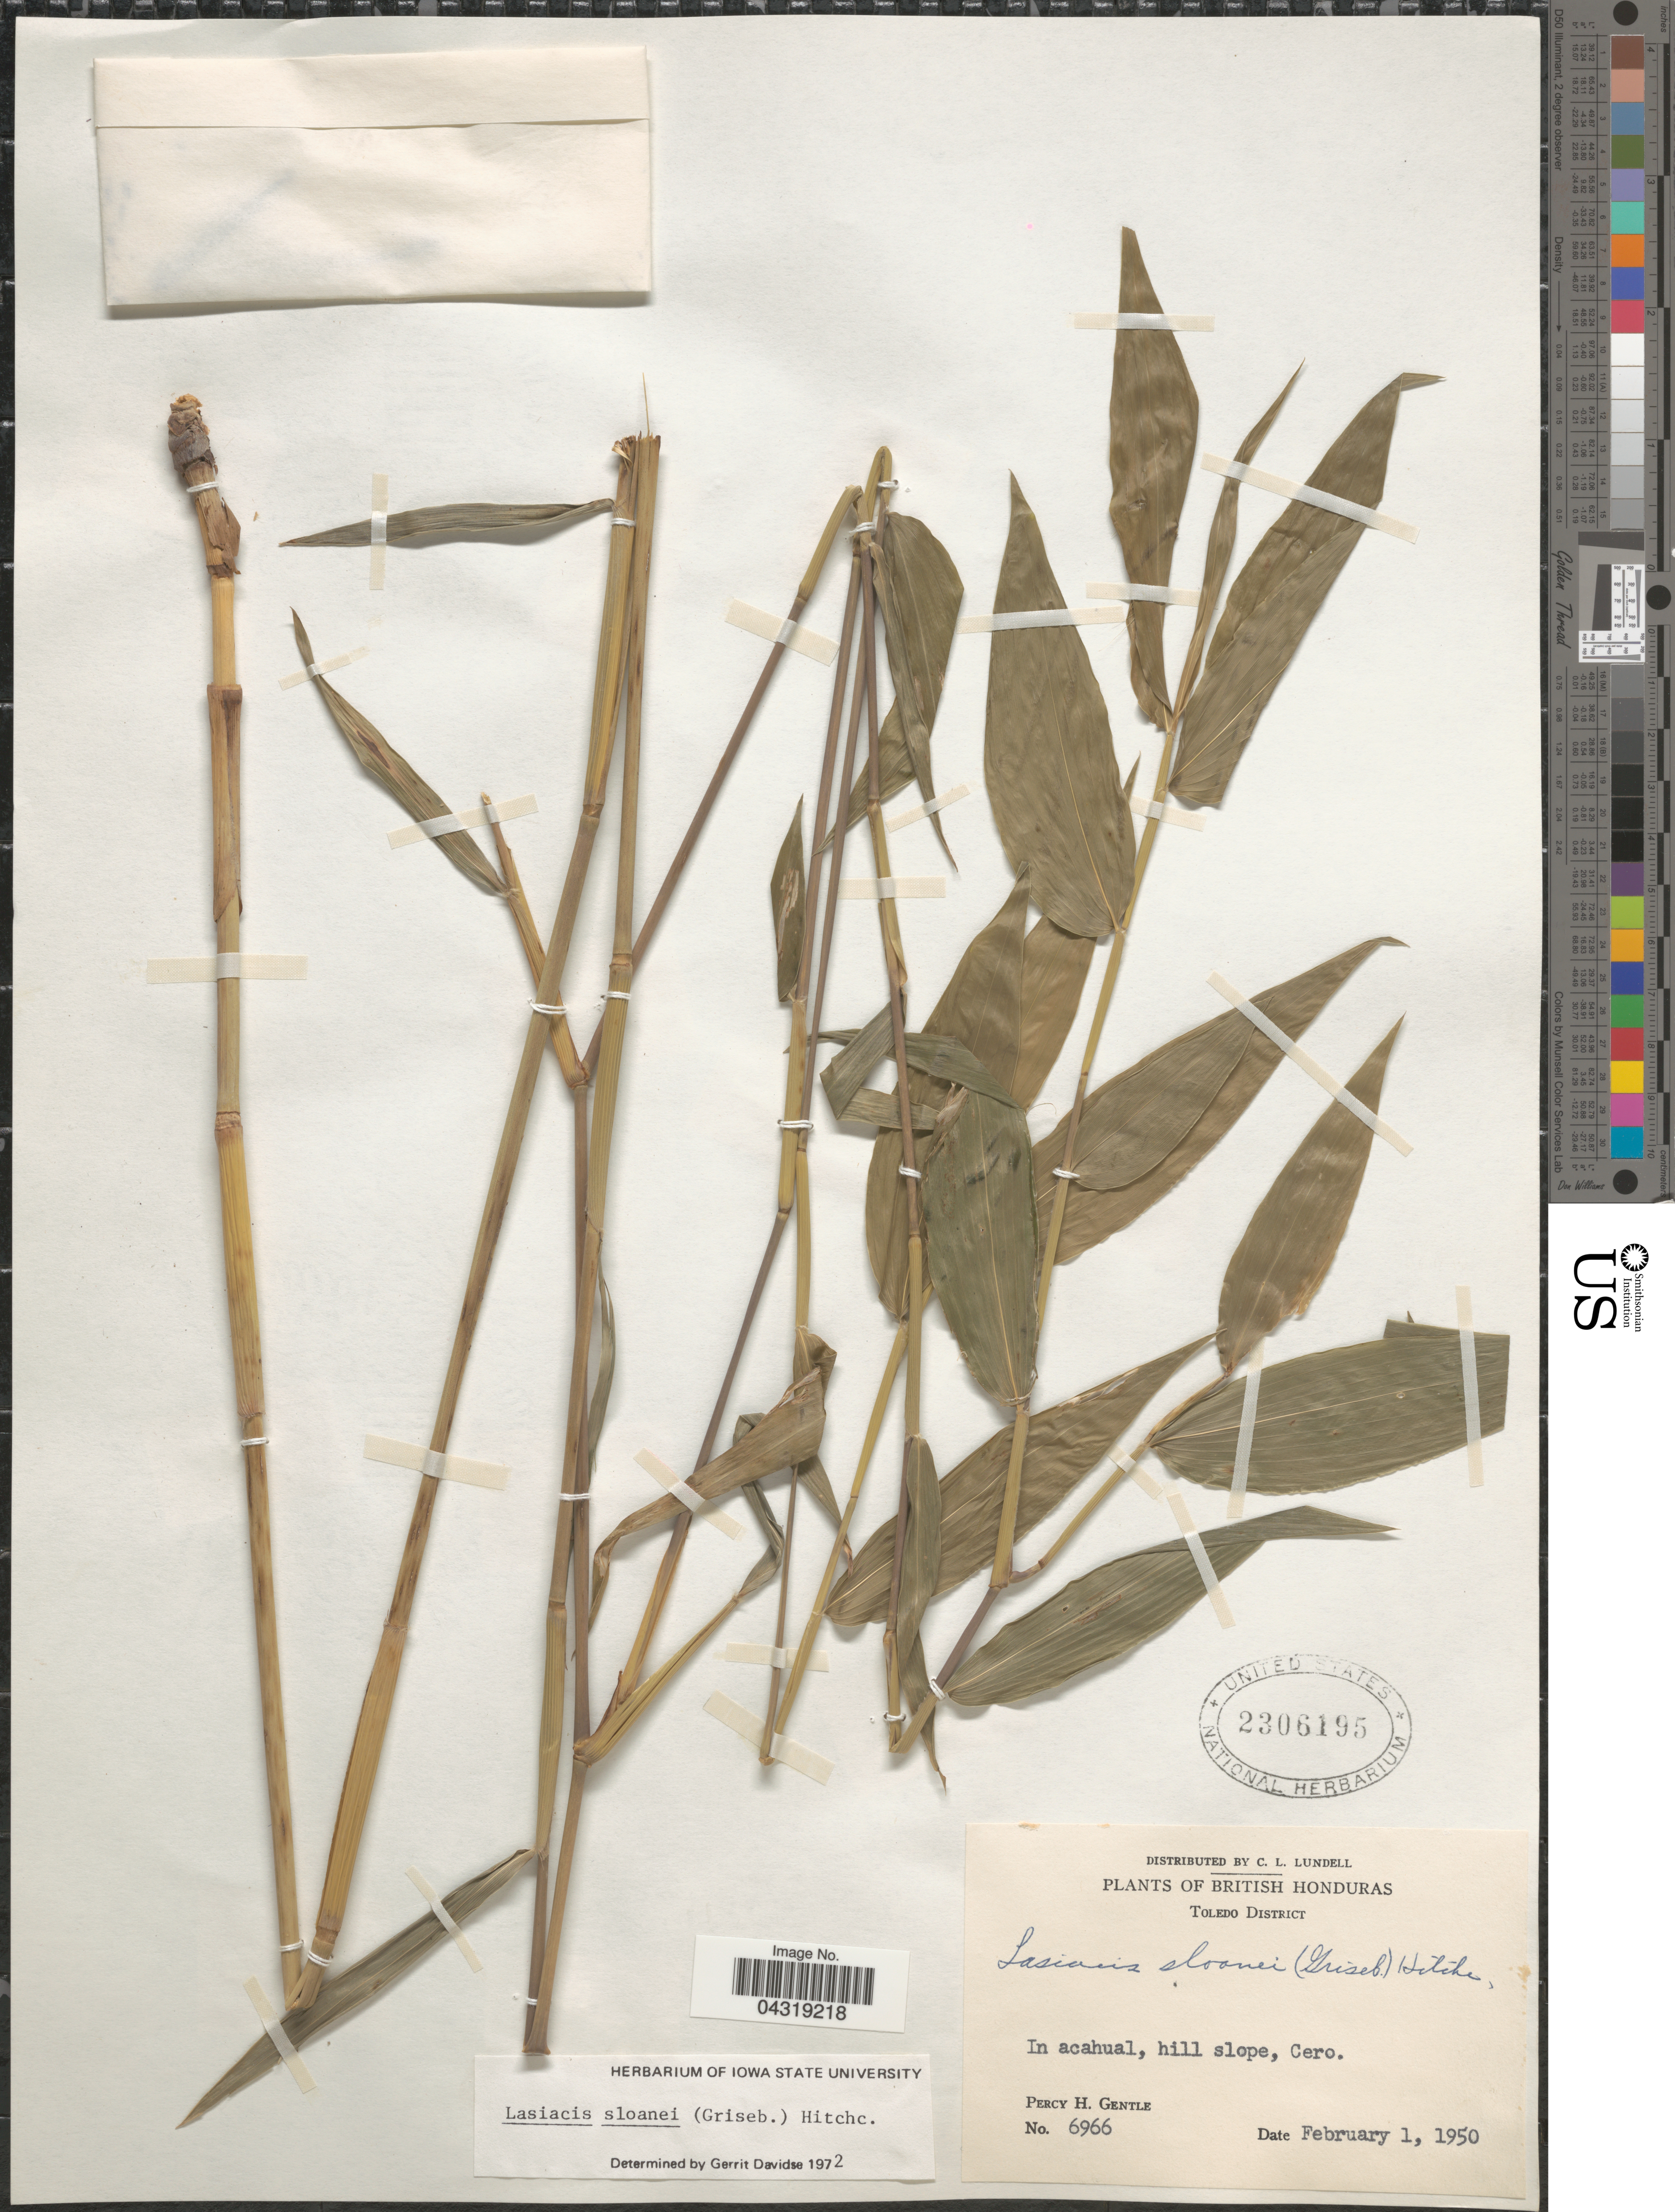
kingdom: Plantae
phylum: Tracheophyta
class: Liliopsida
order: Poales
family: Poaceae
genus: Lasiacis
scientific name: Lasiacis sloanei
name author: (Griseb.) Hitchc.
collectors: P. H. Gentle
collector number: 6966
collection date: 1950-02-01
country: Belize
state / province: Toledo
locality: British Honduras. Toledo District. In acahual, hill slope, Cero.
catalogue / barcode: US 2306195